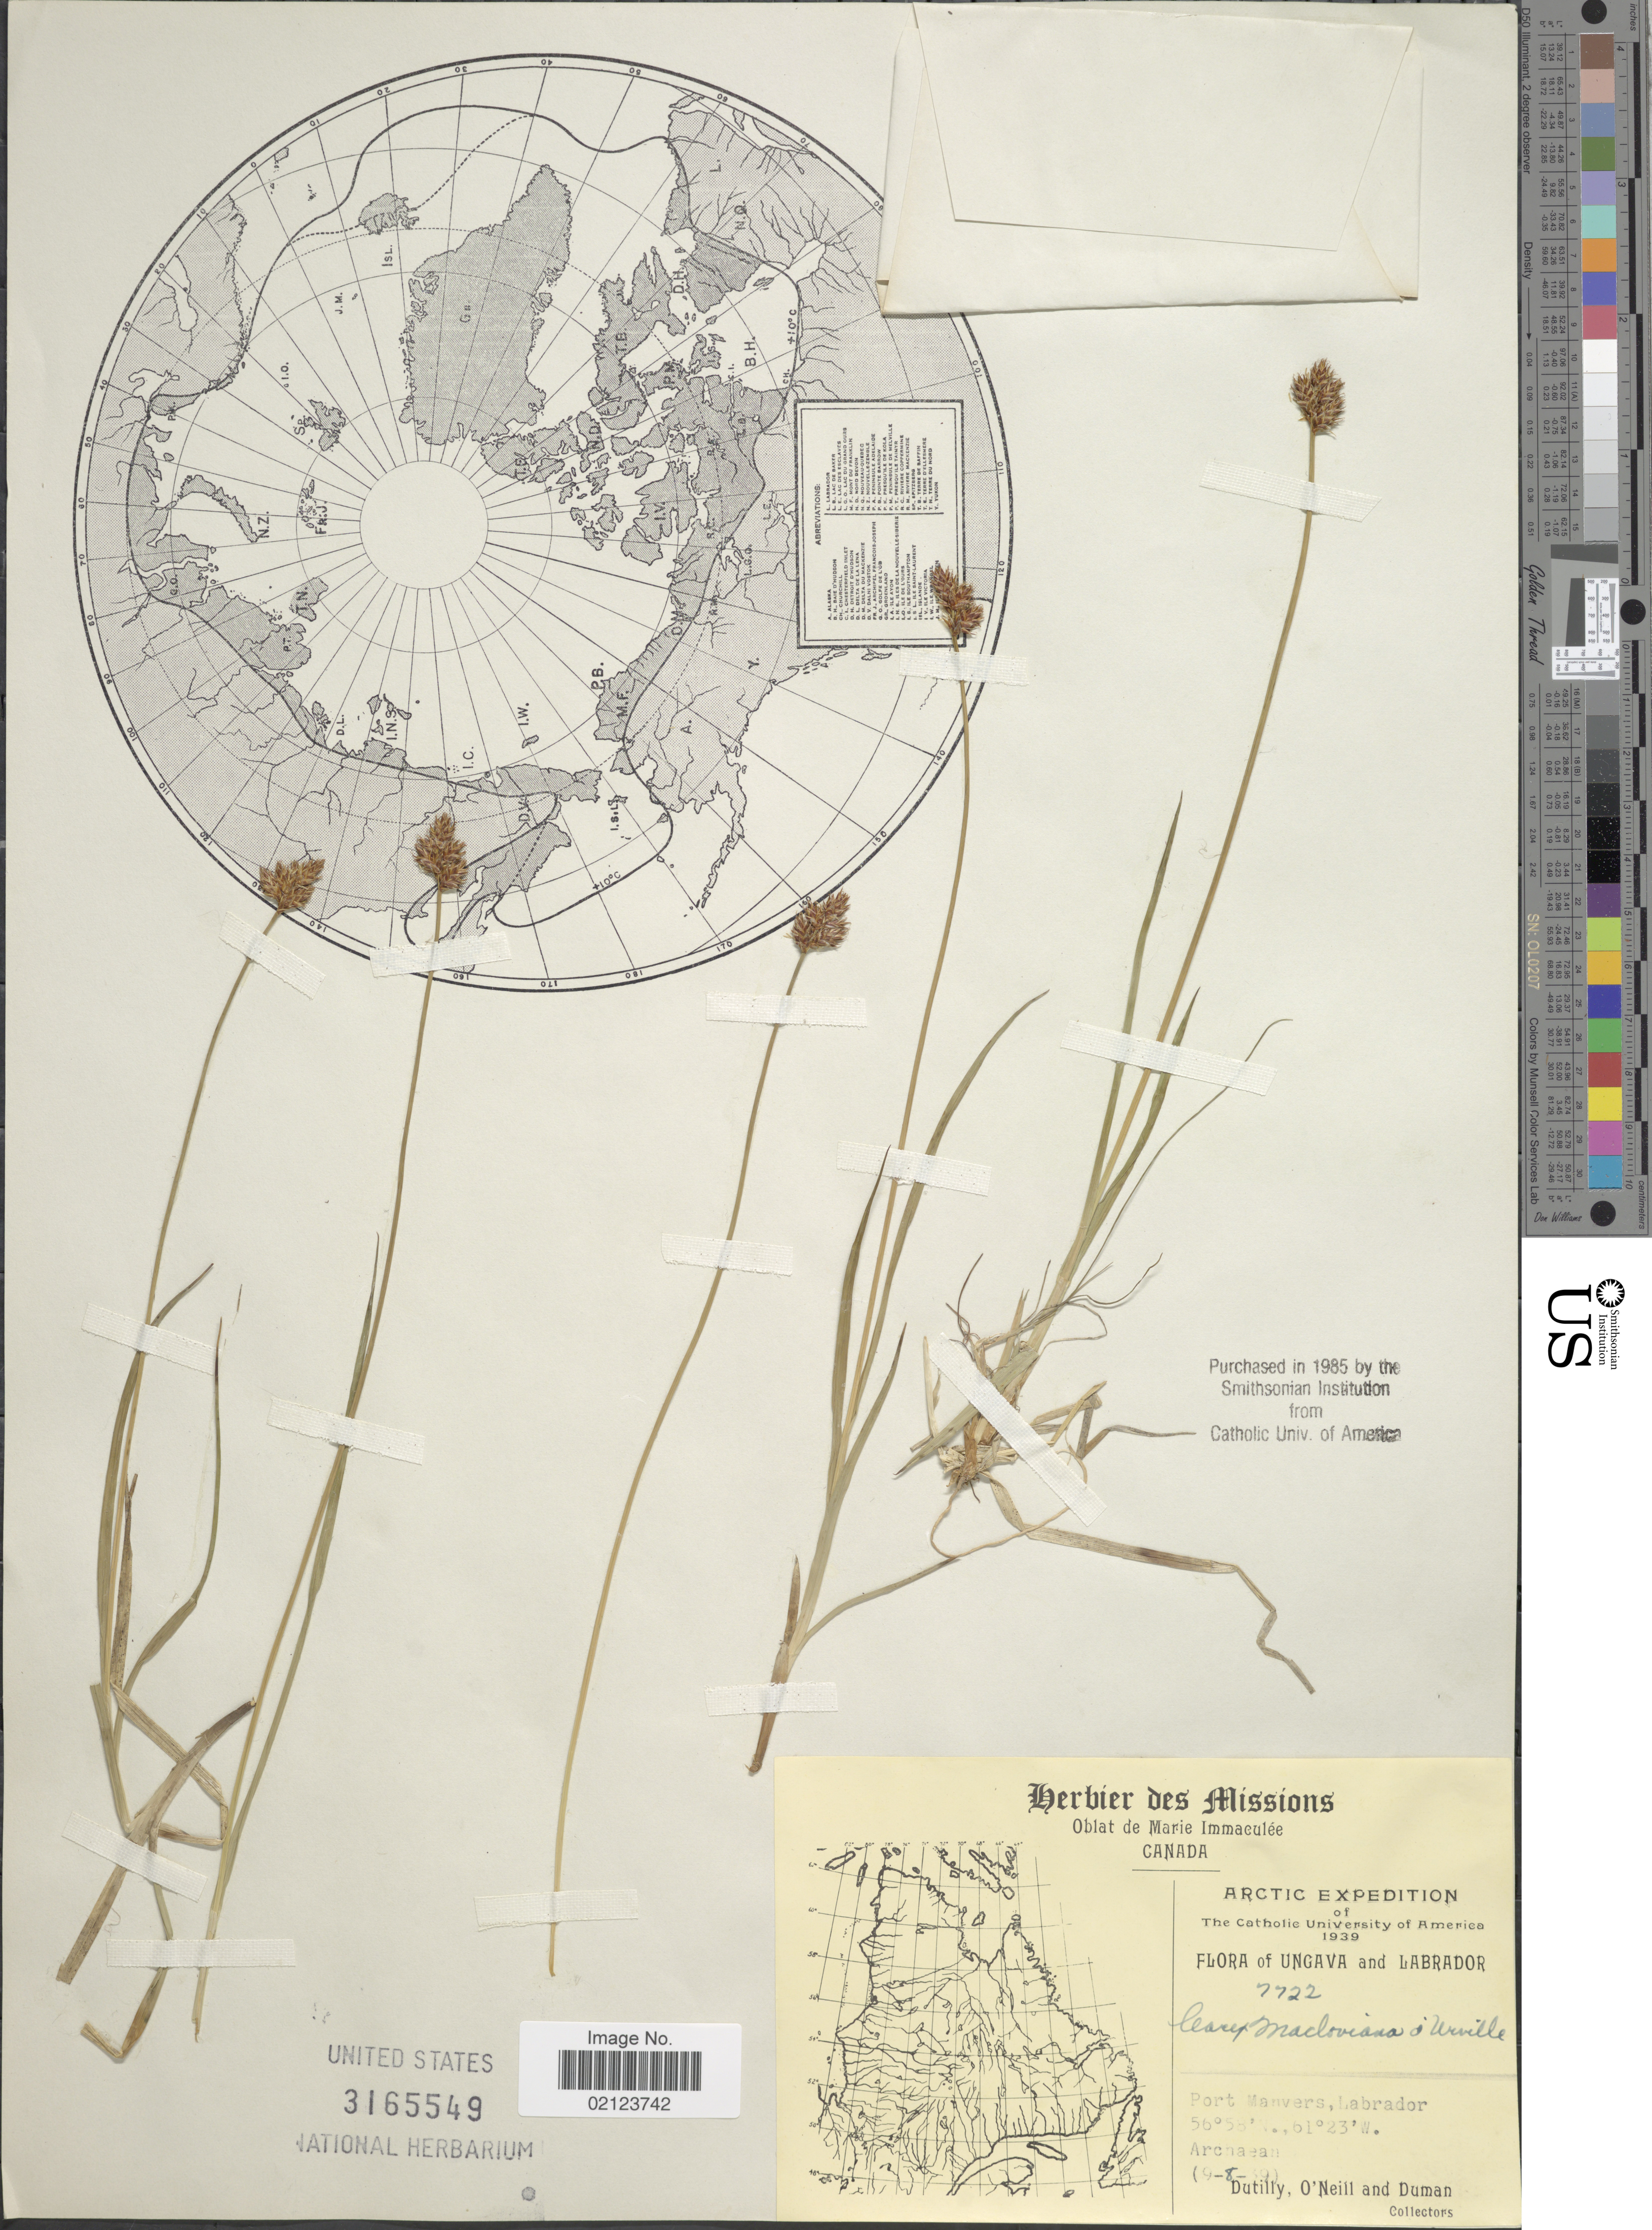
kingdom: Plantae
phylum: Tracheophyta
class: Liliopsida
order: Poales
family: Cyperaceae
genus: Carex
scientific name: Carex macloviana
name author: d'Urv.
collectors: -. Dutilly, -. O'Neill & -. Duman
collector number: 7722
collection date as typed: Transcribed d/m/y: 9/8/39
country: Canada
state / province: Newfoundland and Labrador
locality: Ungava and Labrador. Port Manvers, Labrador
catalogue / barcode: US 3165549